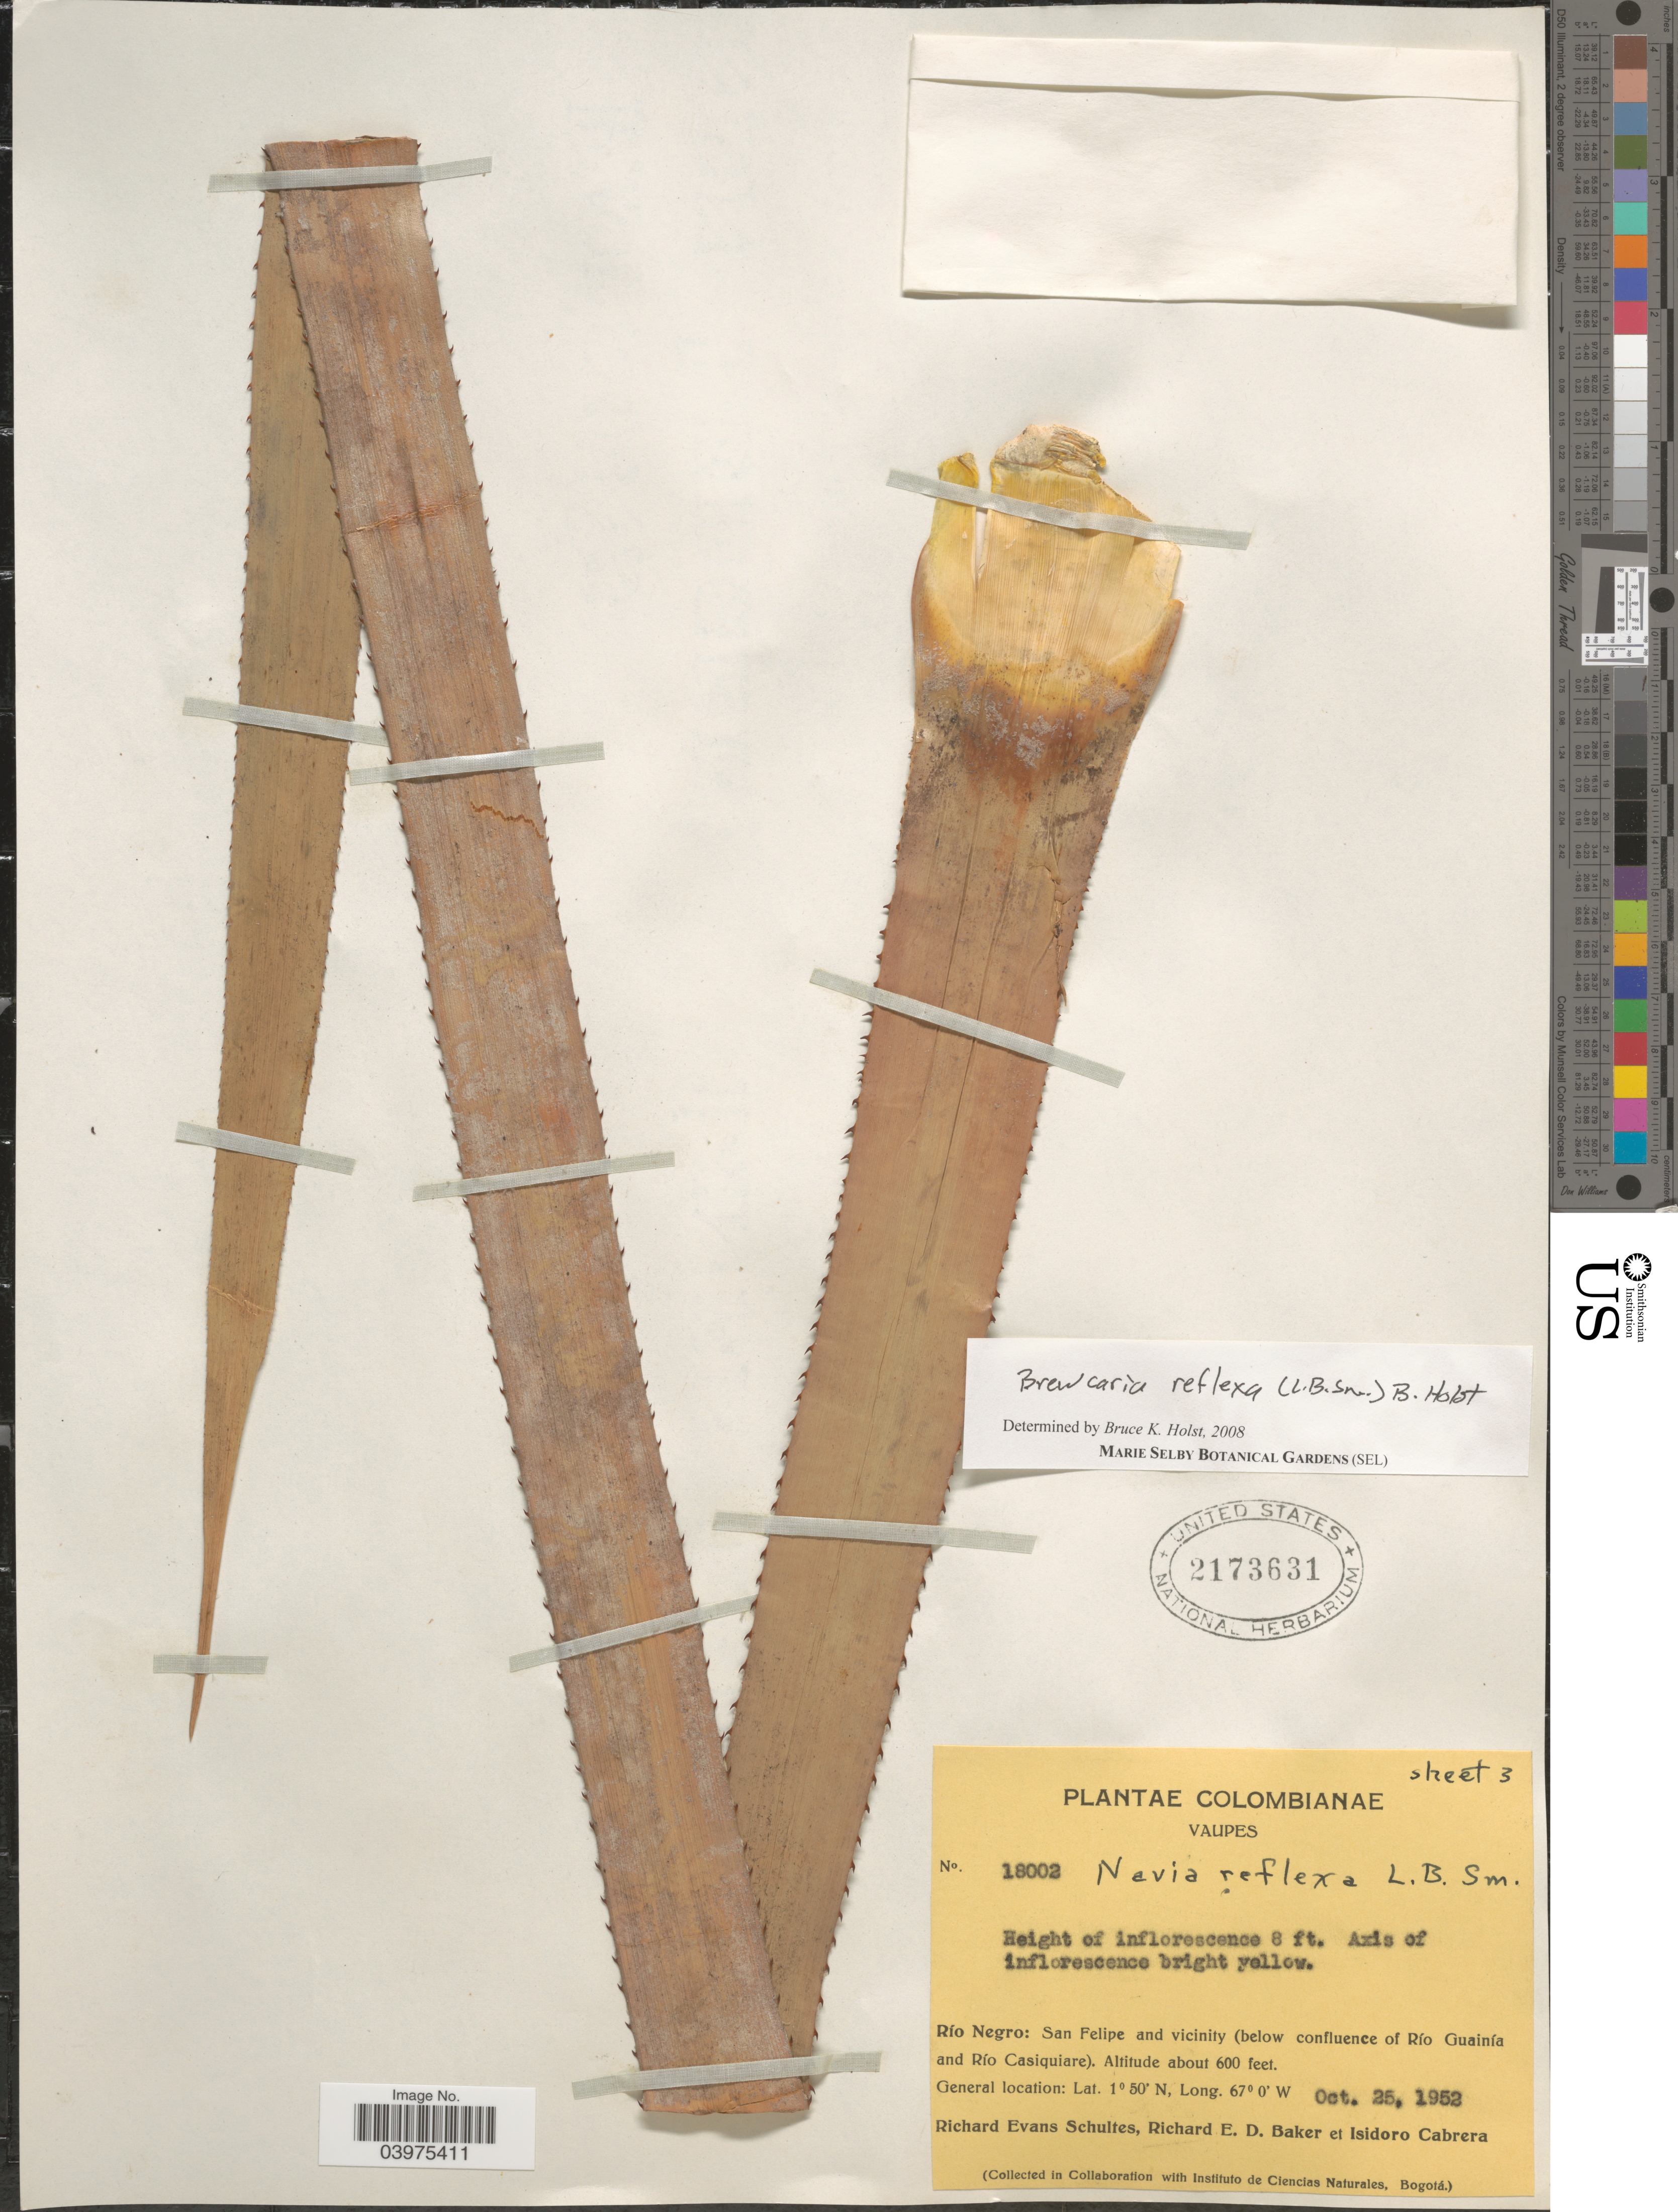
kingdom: Plantae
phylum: Tracheophyta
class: Liliopsida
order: Poales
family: Bromeliaceae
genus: Brewcaria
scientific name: Brewcaria reflexa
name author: (L.B. Sm.) B. Holst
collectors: R. E. Schultes, R. E. D. Baker & I. Cabrera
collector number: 18002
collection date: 1952-10-25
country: Colombia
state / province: Vaupés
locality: Río Negro: San Felipe and vicinity (below confluence of Río Guainía and Río Casiquiare).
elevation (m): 183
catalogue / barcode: US 2173631